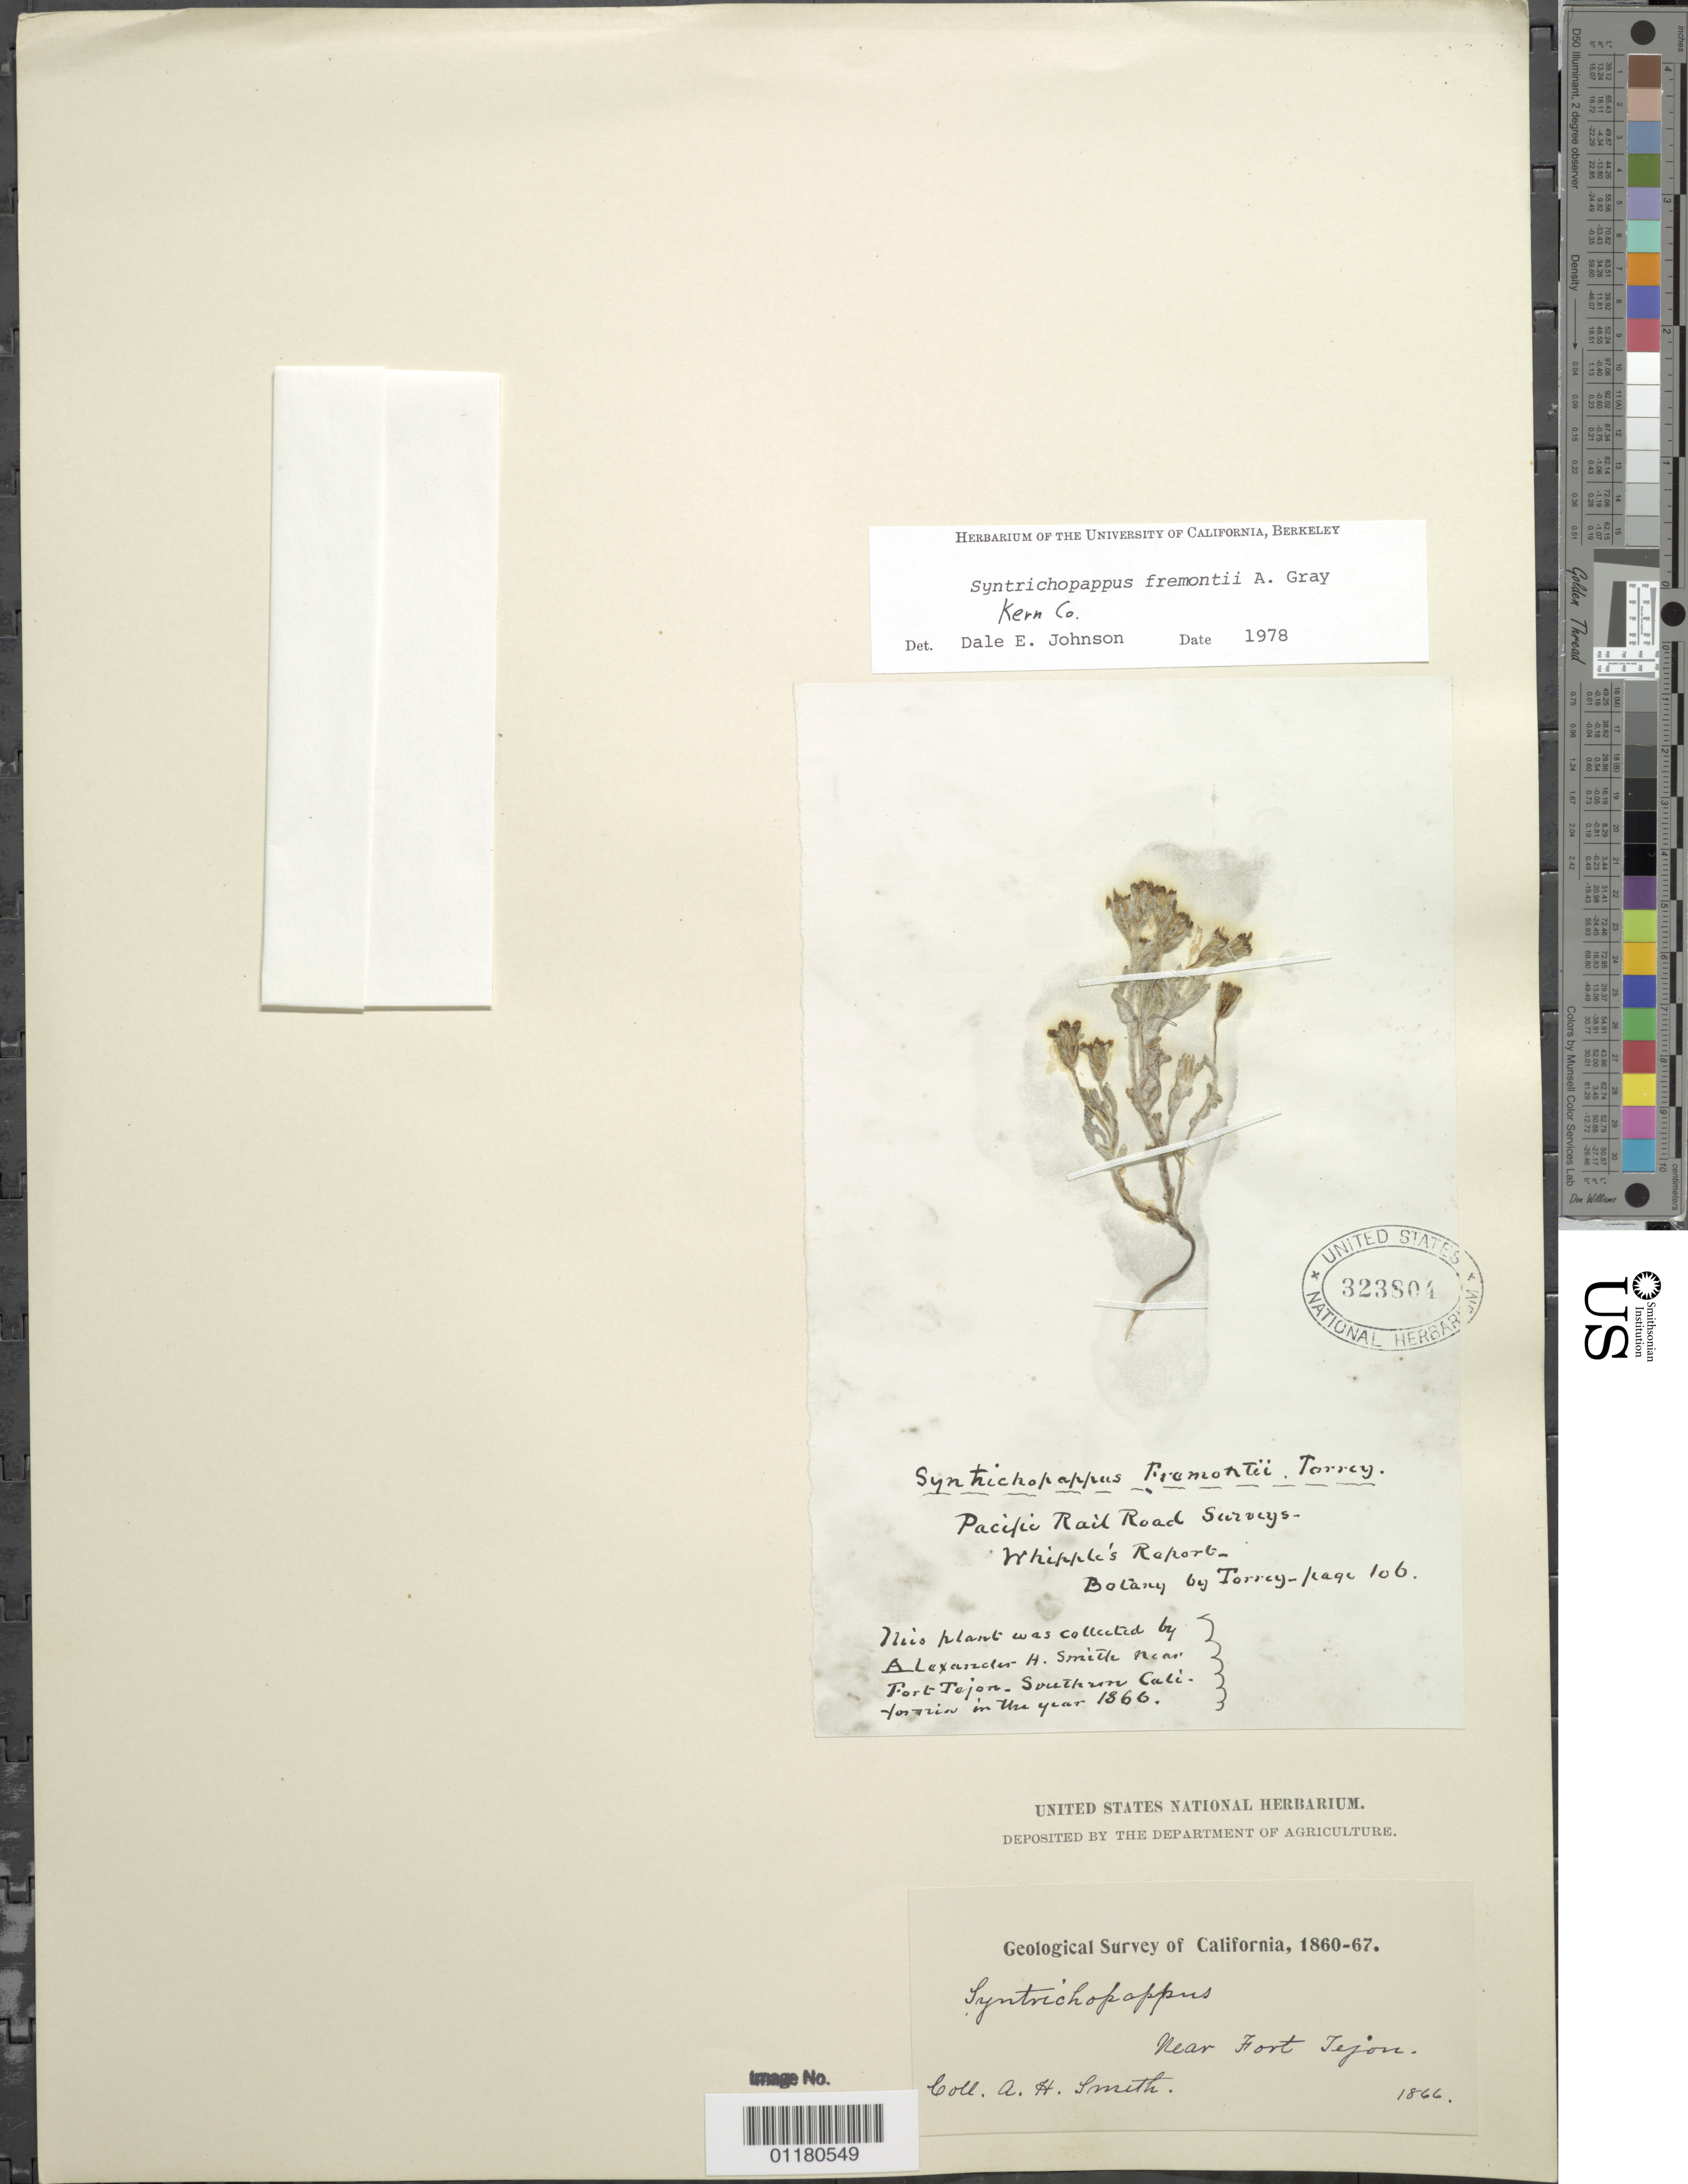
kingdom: Plantae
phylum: Tracheophyta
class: Magnoliopsida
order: Asterales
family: Asteraceae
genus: Syntrichopappus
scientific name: Syntrichopappus fremontii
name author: A. Gray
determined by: Johnson, D. E.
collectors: A. H. Smith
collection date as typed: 1866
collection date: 1866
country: United States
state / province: California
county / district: Kern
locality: near Fort Tejon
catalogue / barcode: US 323804